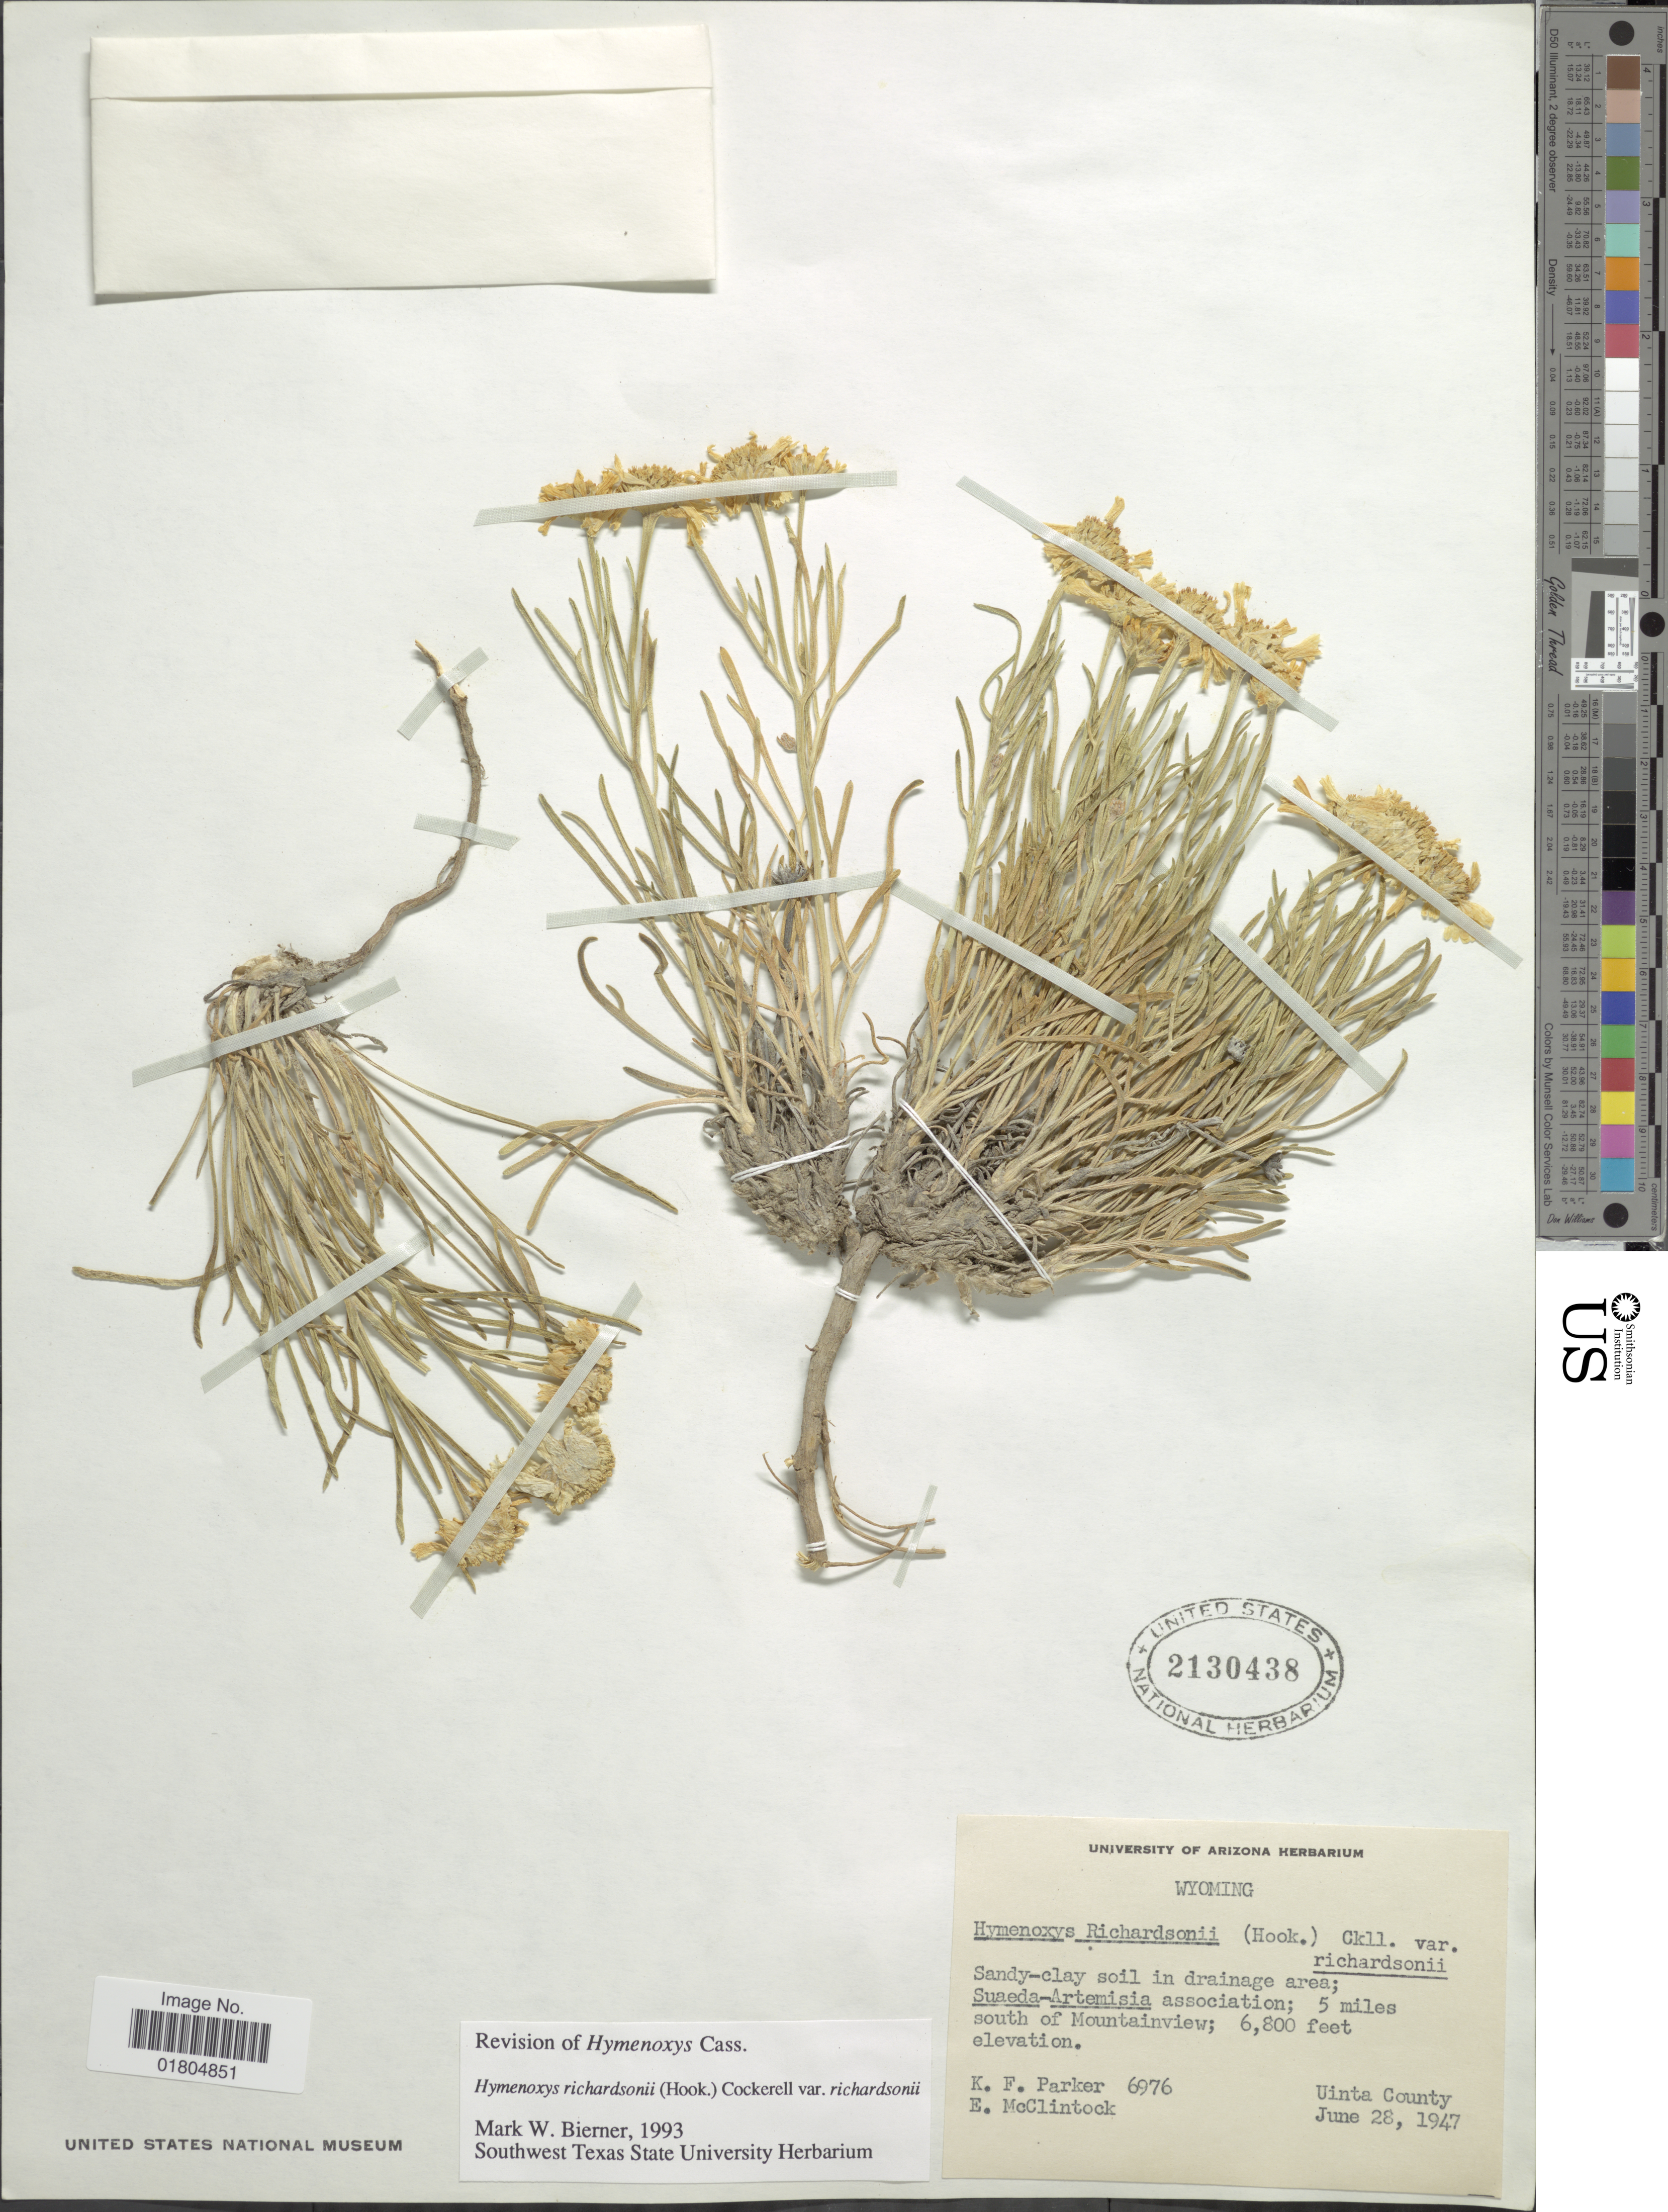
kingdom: Plantae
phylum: Tracheophyta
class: Magnoliopsida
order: Asterales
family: Asteraceae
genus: Hymenoxys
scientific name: Hymenoxys richardsonii var. richardsonii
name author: (Hook.) Cockerell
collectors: K. F. Parker & E. McClintock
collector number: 6976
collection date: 1947-06-28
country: United States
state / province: Wyoming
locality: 5 miles south of Mountainview. Uinta County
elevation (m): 2073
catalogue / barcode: US 2130438